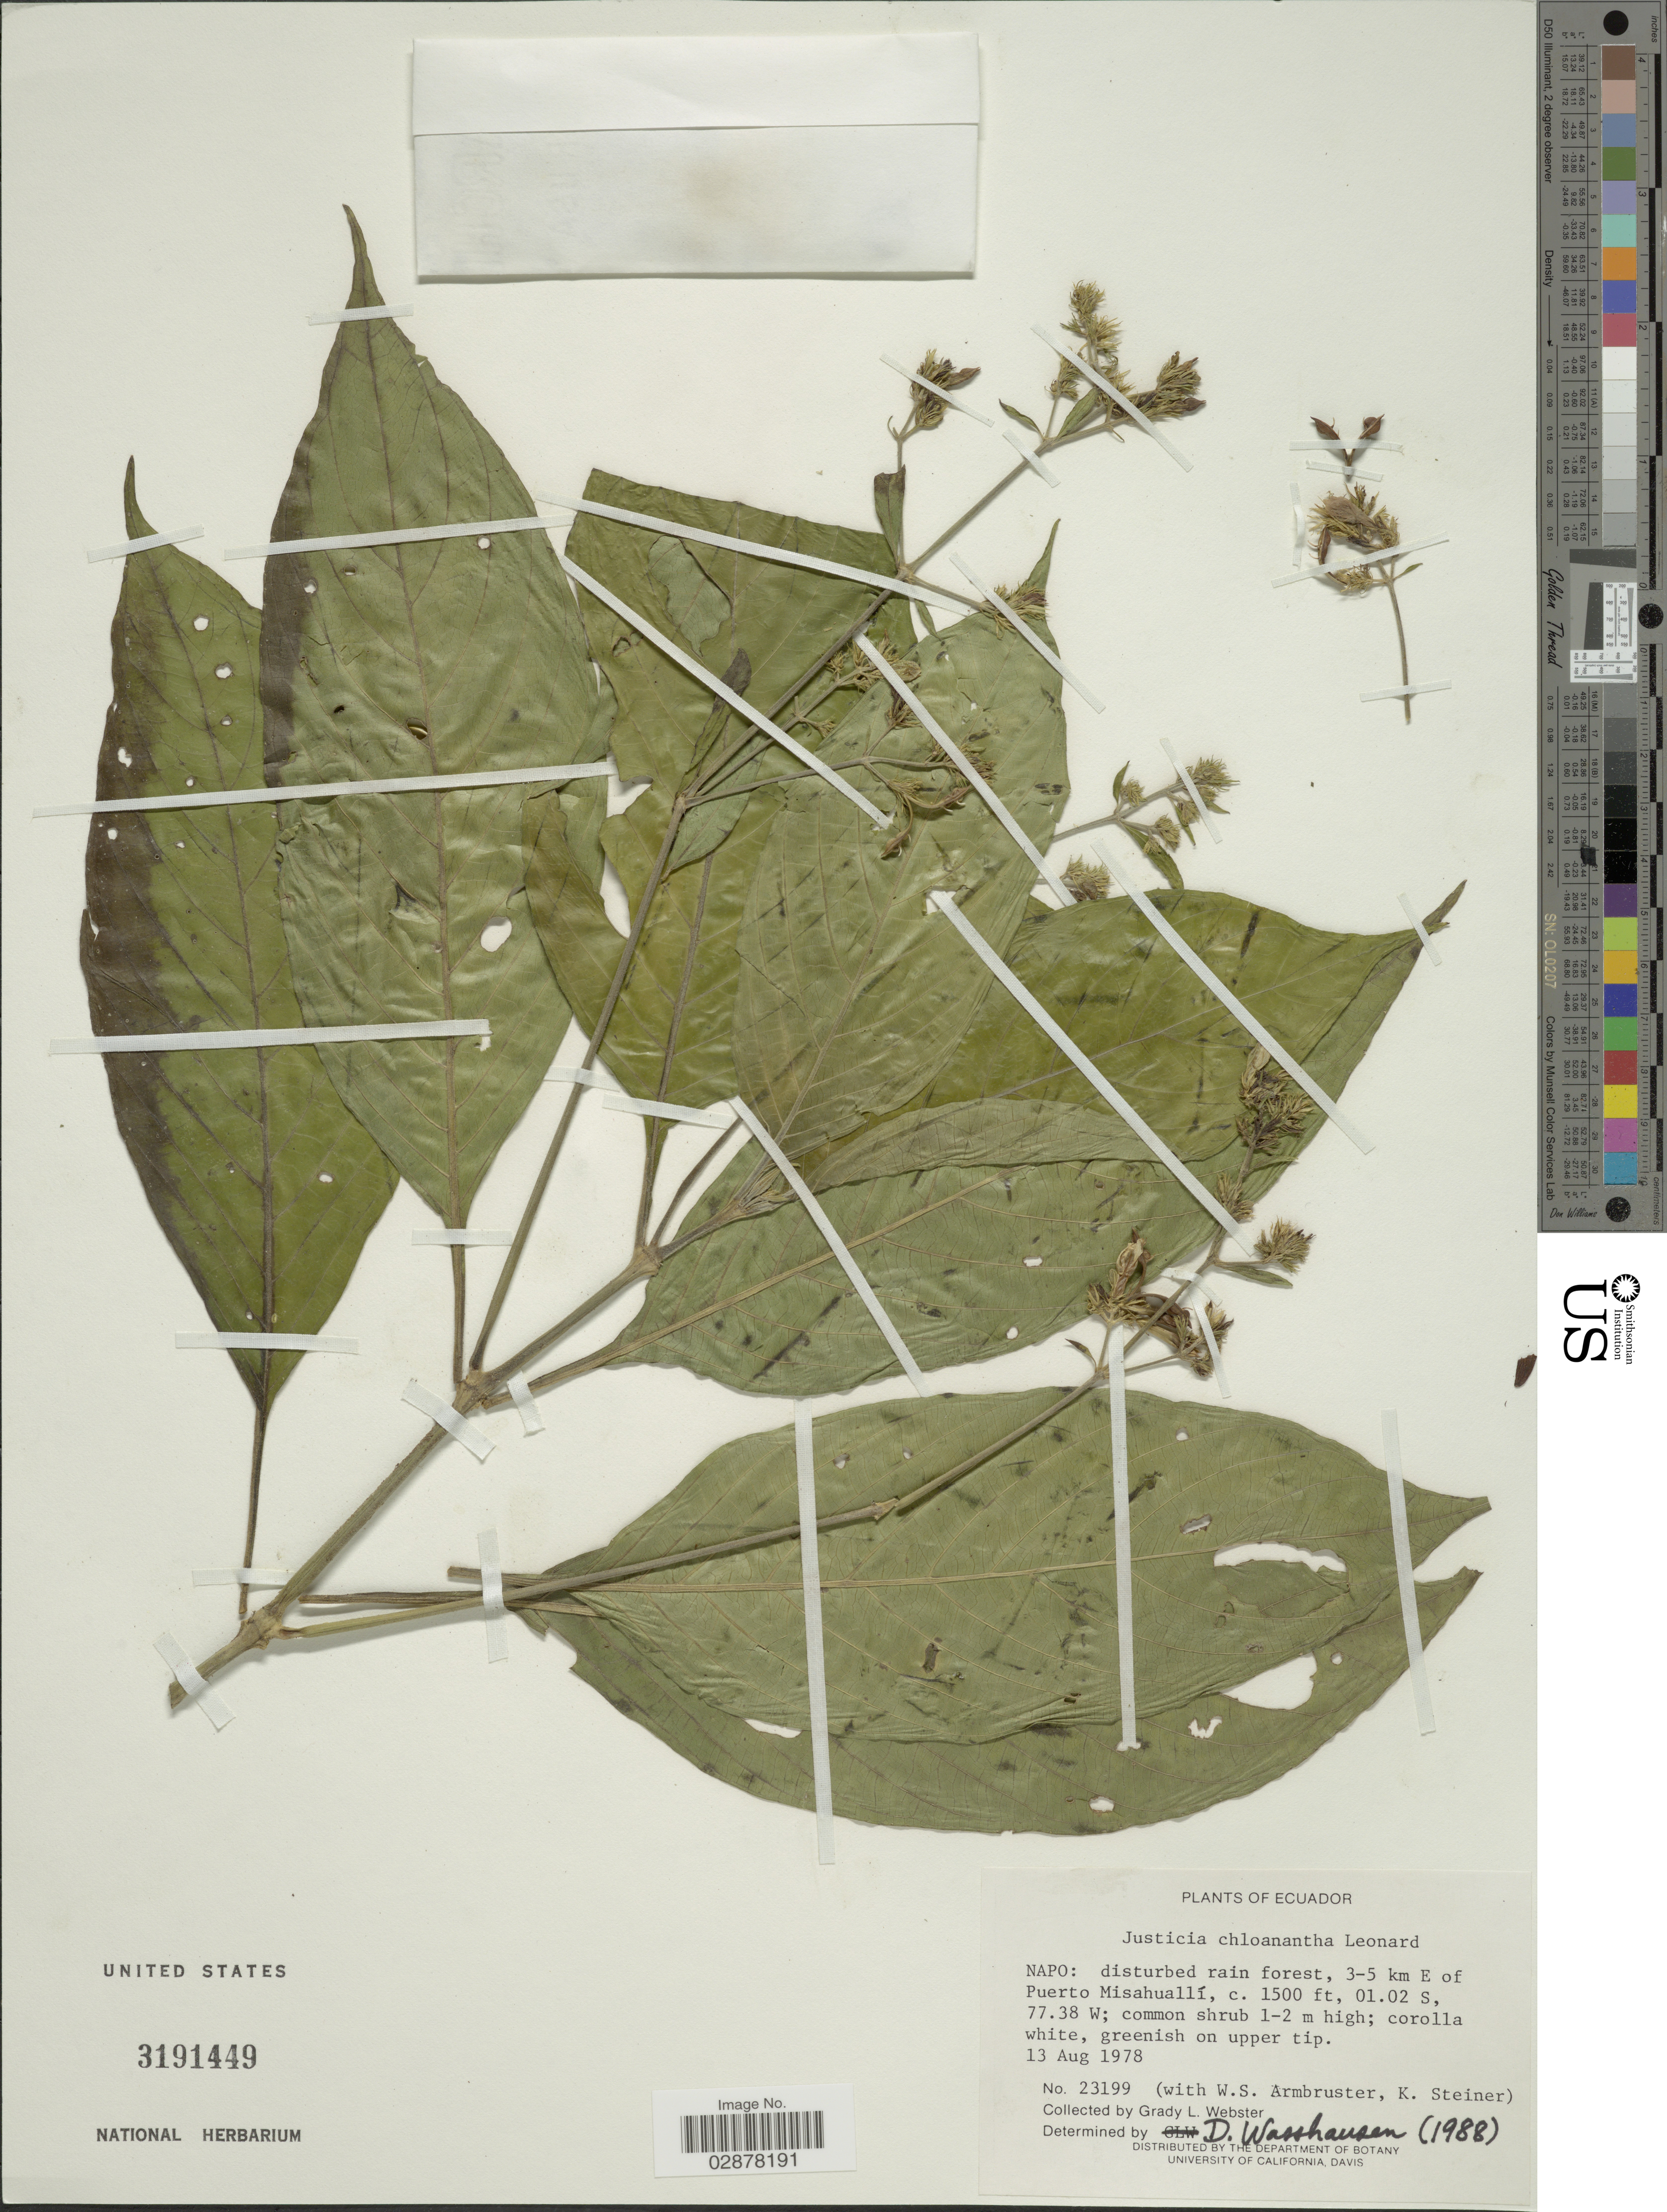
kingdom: Plantae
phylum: Tracheophyta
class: Magnoliopsida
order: Lamiales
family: Acanthaceae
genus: Justicia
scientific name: Justicia chloanantha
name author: Leonard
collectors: G. L. Webster, W. S. Armbruster & K. Steiner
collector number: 23199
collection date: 1978-08-13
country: Ecuador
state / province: Napo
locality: Disturbed rain forest, 3-5 km E of Puerto Misahuallí.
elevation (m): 457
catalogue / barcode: US 3191449